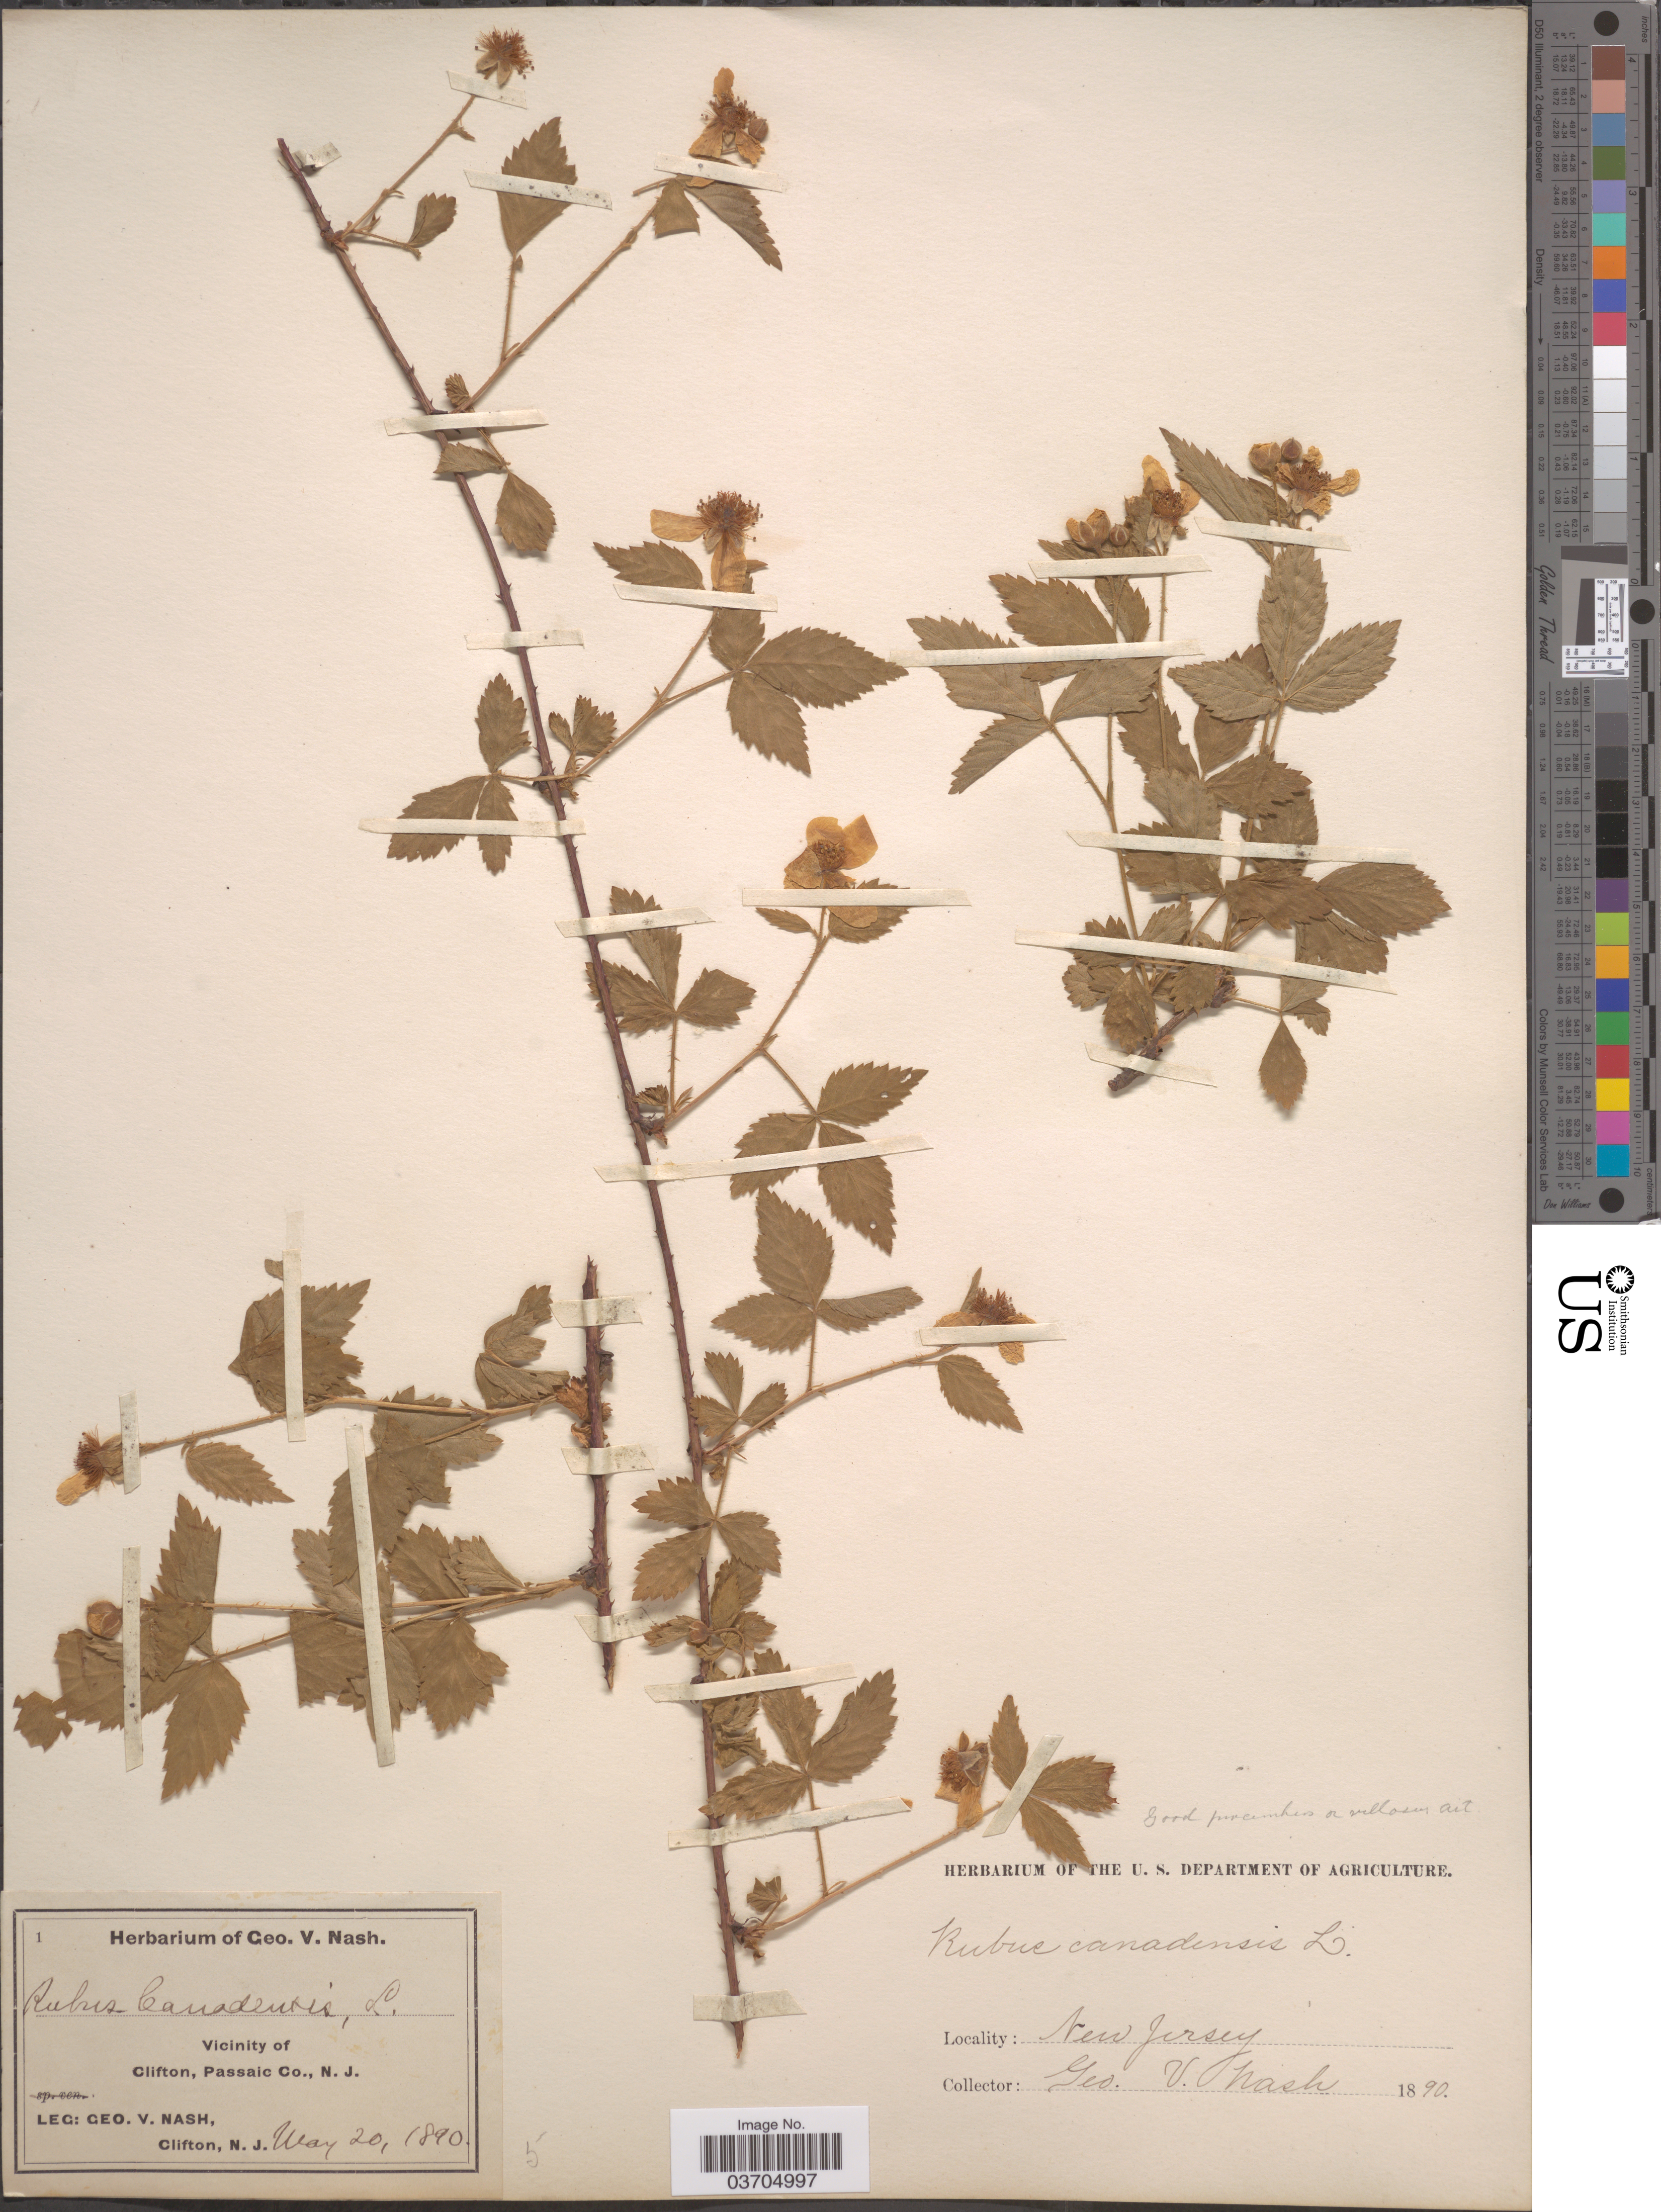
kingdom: Plantae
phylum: Tracheophyta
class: Magnoliopsida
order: Rosales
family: Rosaceae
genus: Rubus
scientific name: Rubus procumbens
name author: Muhl.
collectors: G. V. Nash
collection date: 1890-05-20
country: United States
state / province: New Jersey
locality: Vicinity of Clifton, Passaic Co.